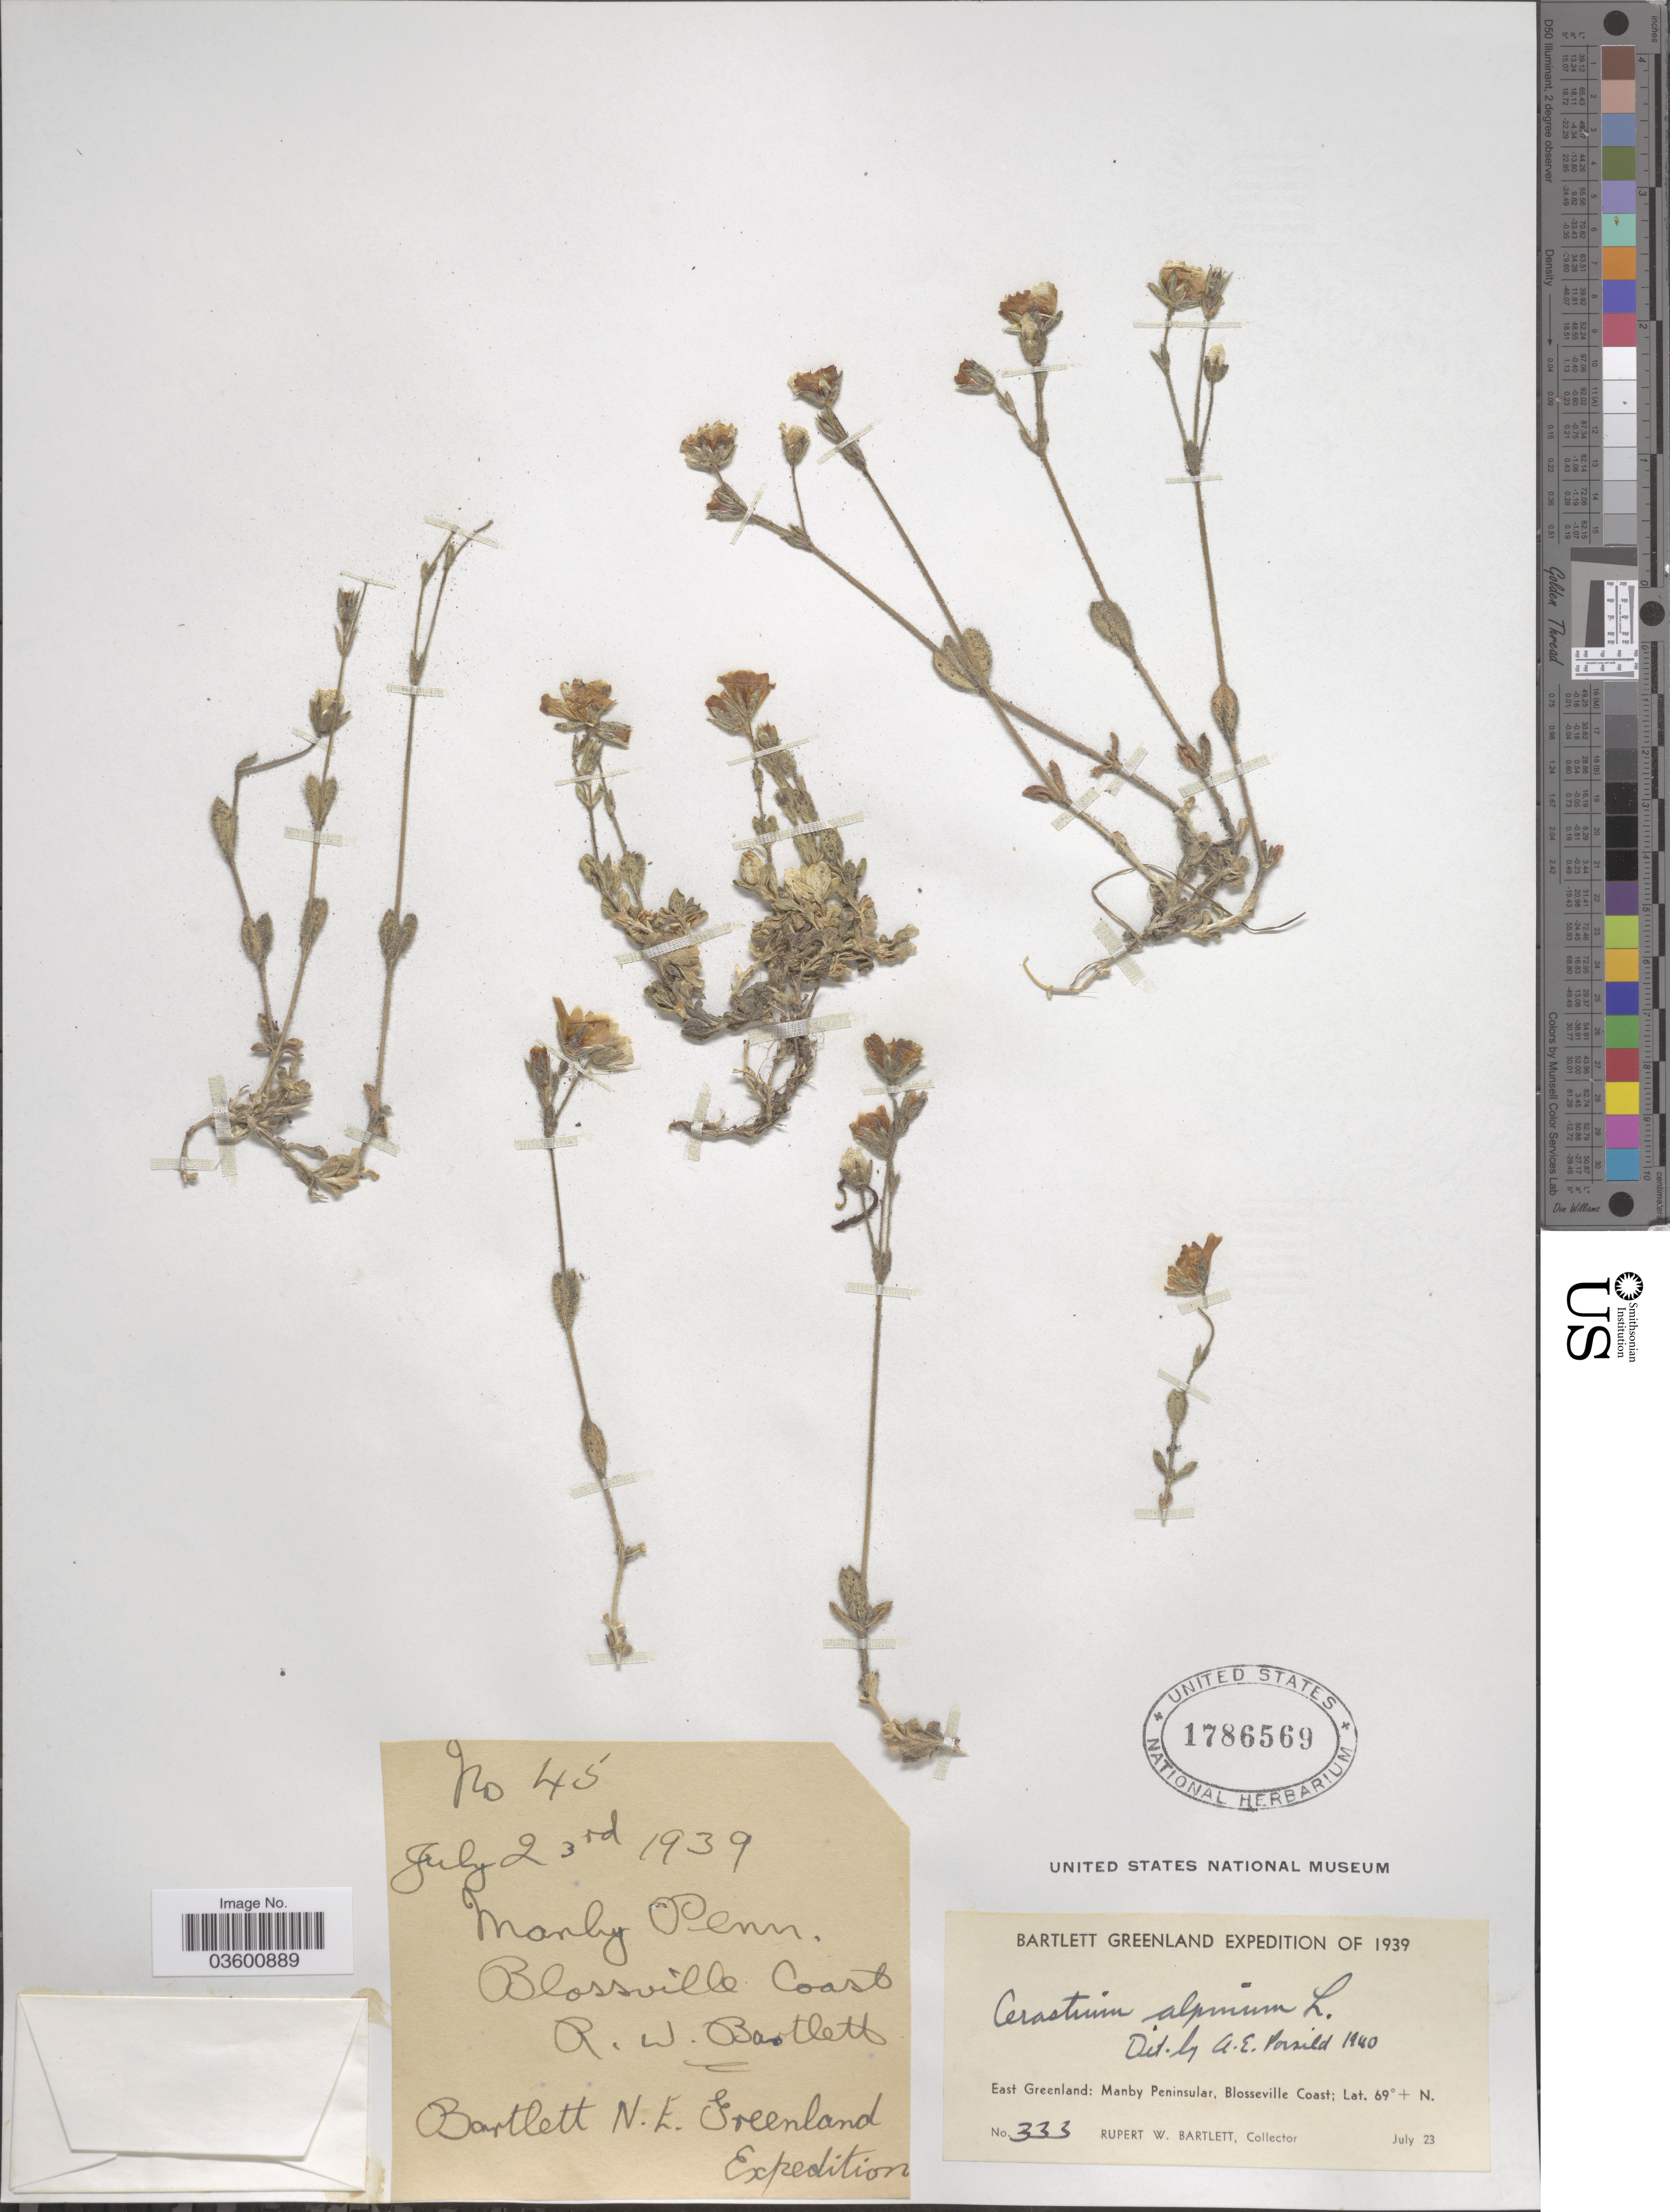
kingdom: Plantae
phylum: Tracheophyta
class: Magnoliopsida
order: Caryophyllales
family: Caryophyllaceae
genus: Cerastium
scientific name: Cerastium alpinum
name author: L.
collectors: R. W. Bartlett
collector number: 45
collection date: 1939-07-23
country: Greenland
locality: N.E. Greenland [unsure placement] East Greenland: Manby Peninsular, Blosseville Coast.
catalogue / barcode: US 1786569